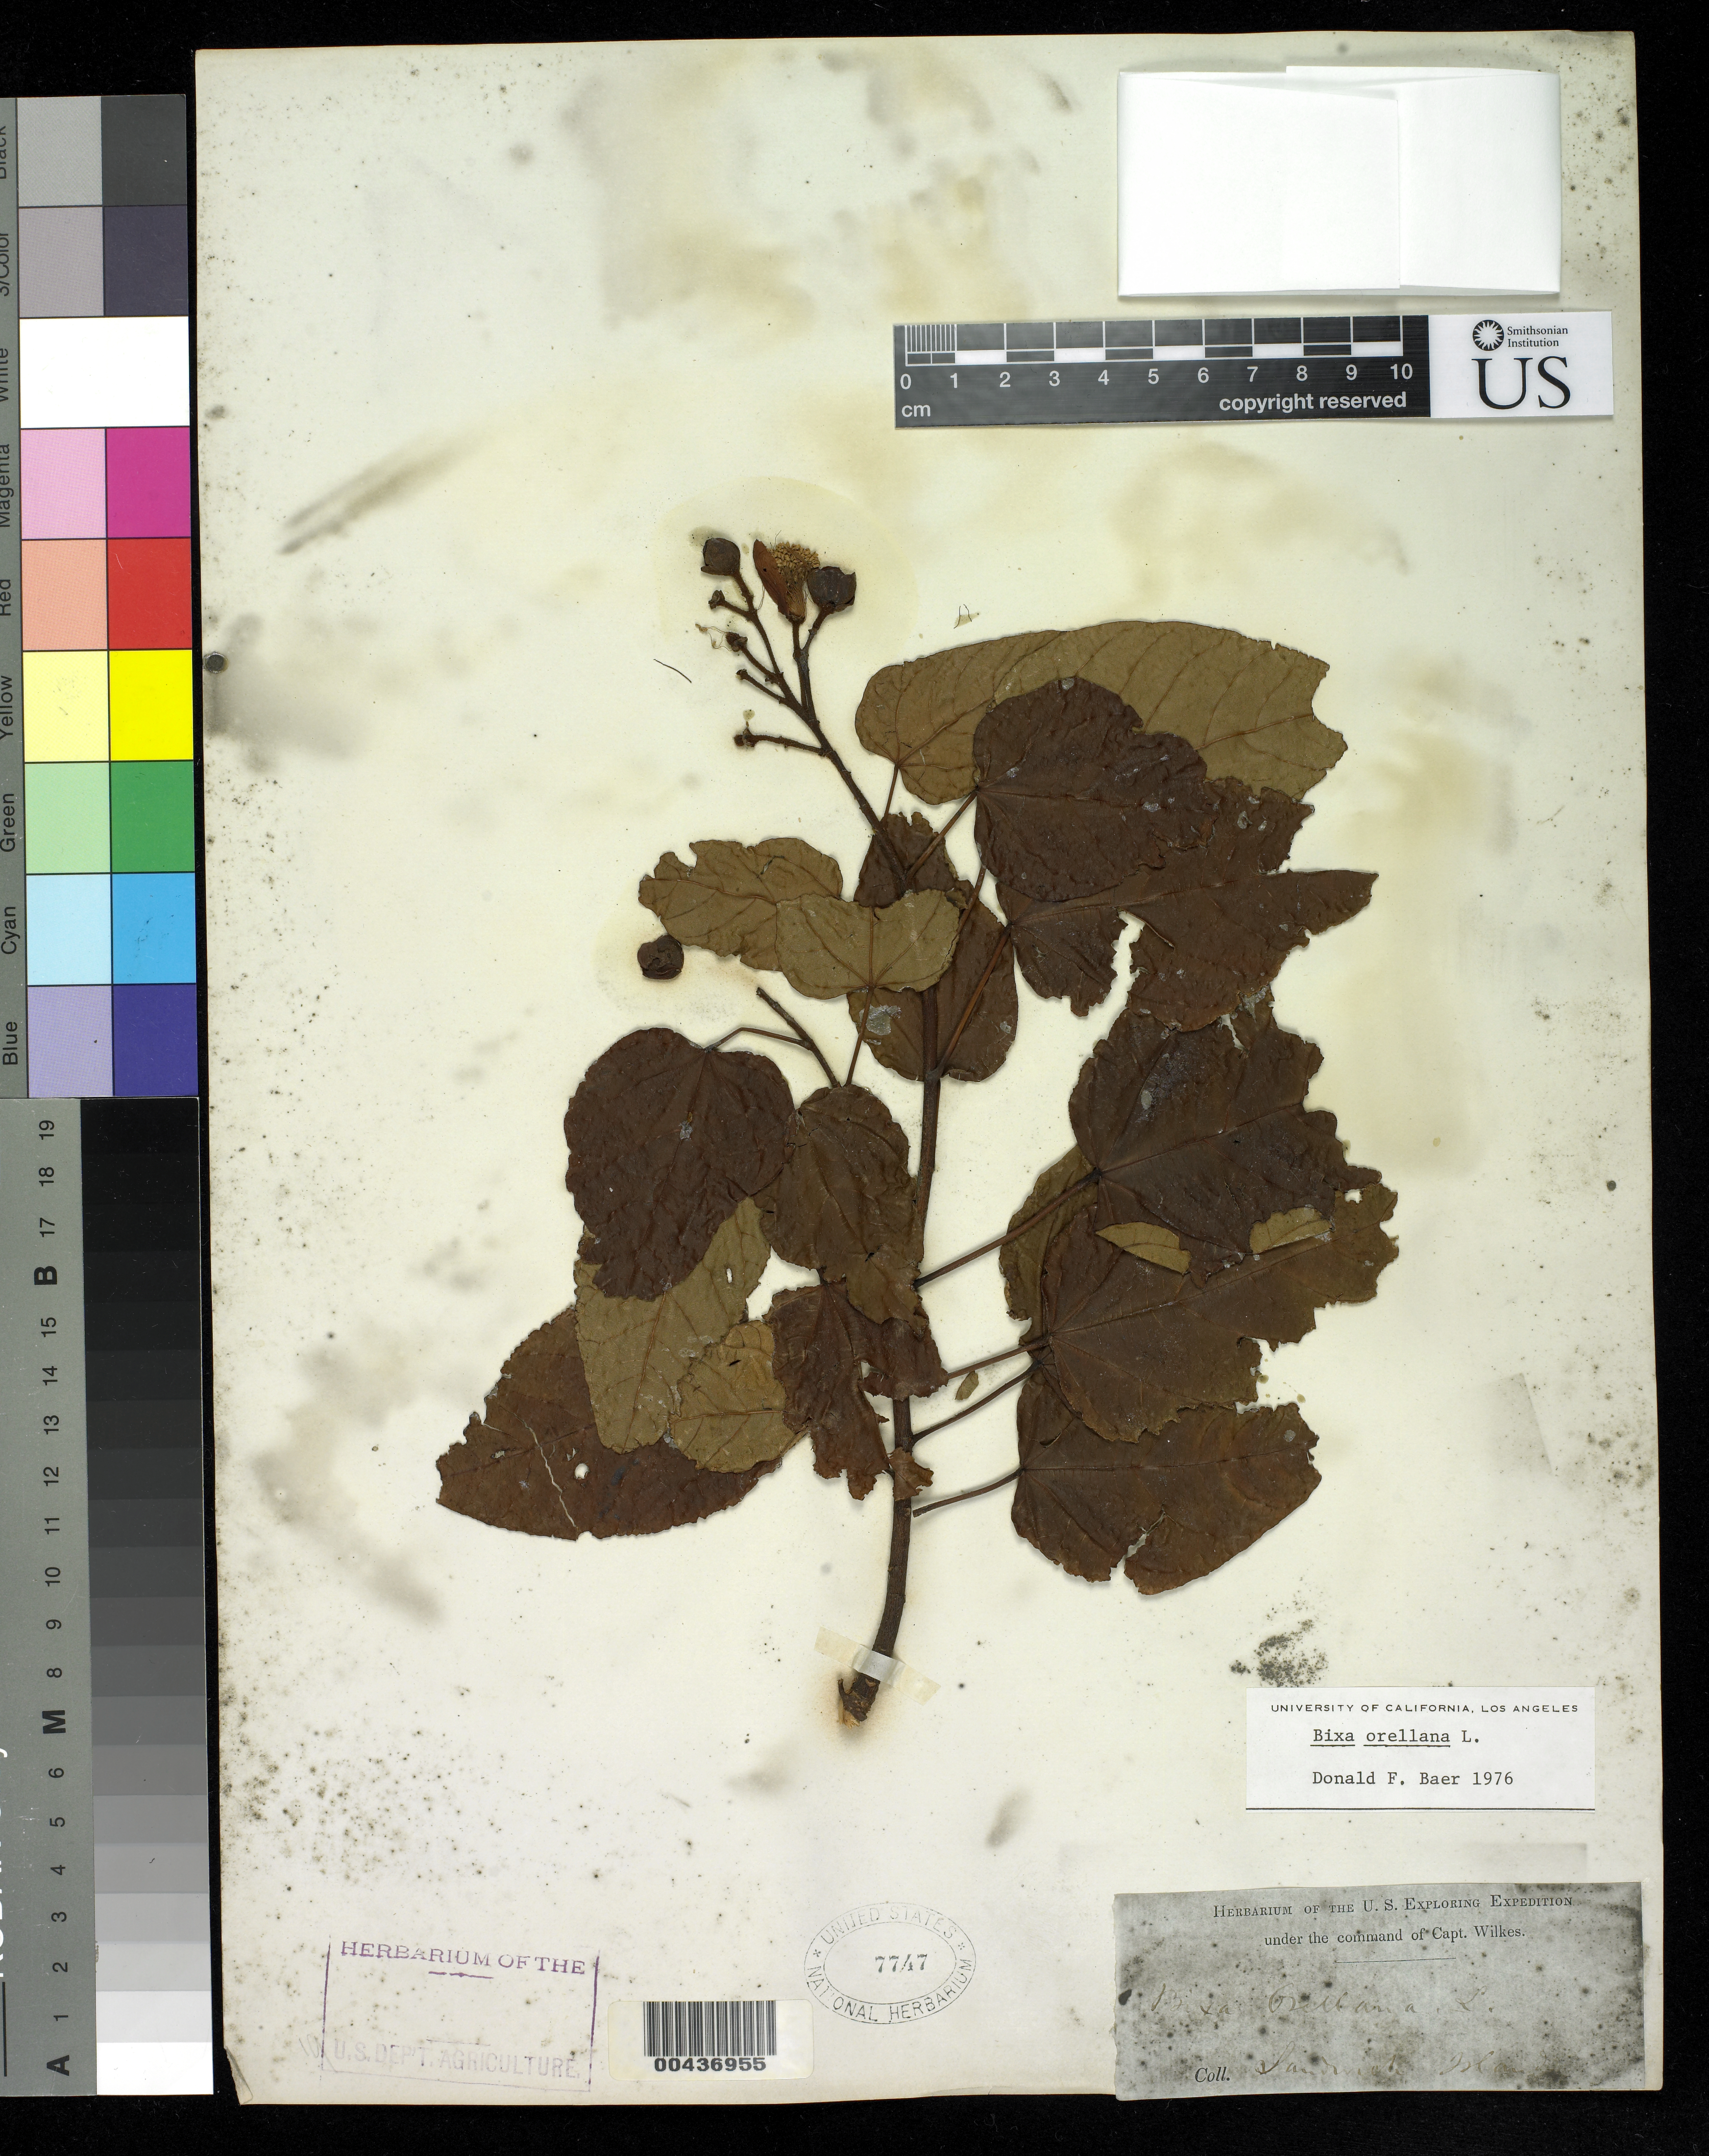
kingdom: Plantae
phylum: Tracheophyta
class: Magnoliopsida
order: Malvales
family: Bixaceae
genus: Bixa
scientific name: Bixa orellana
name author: L.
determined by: Baer, D. F.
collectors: Wilkes Explor. Exped.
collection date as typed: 1838 to -- --- 1842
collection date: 1838/1842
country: United States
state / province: Hawaii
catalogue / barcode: US 7747